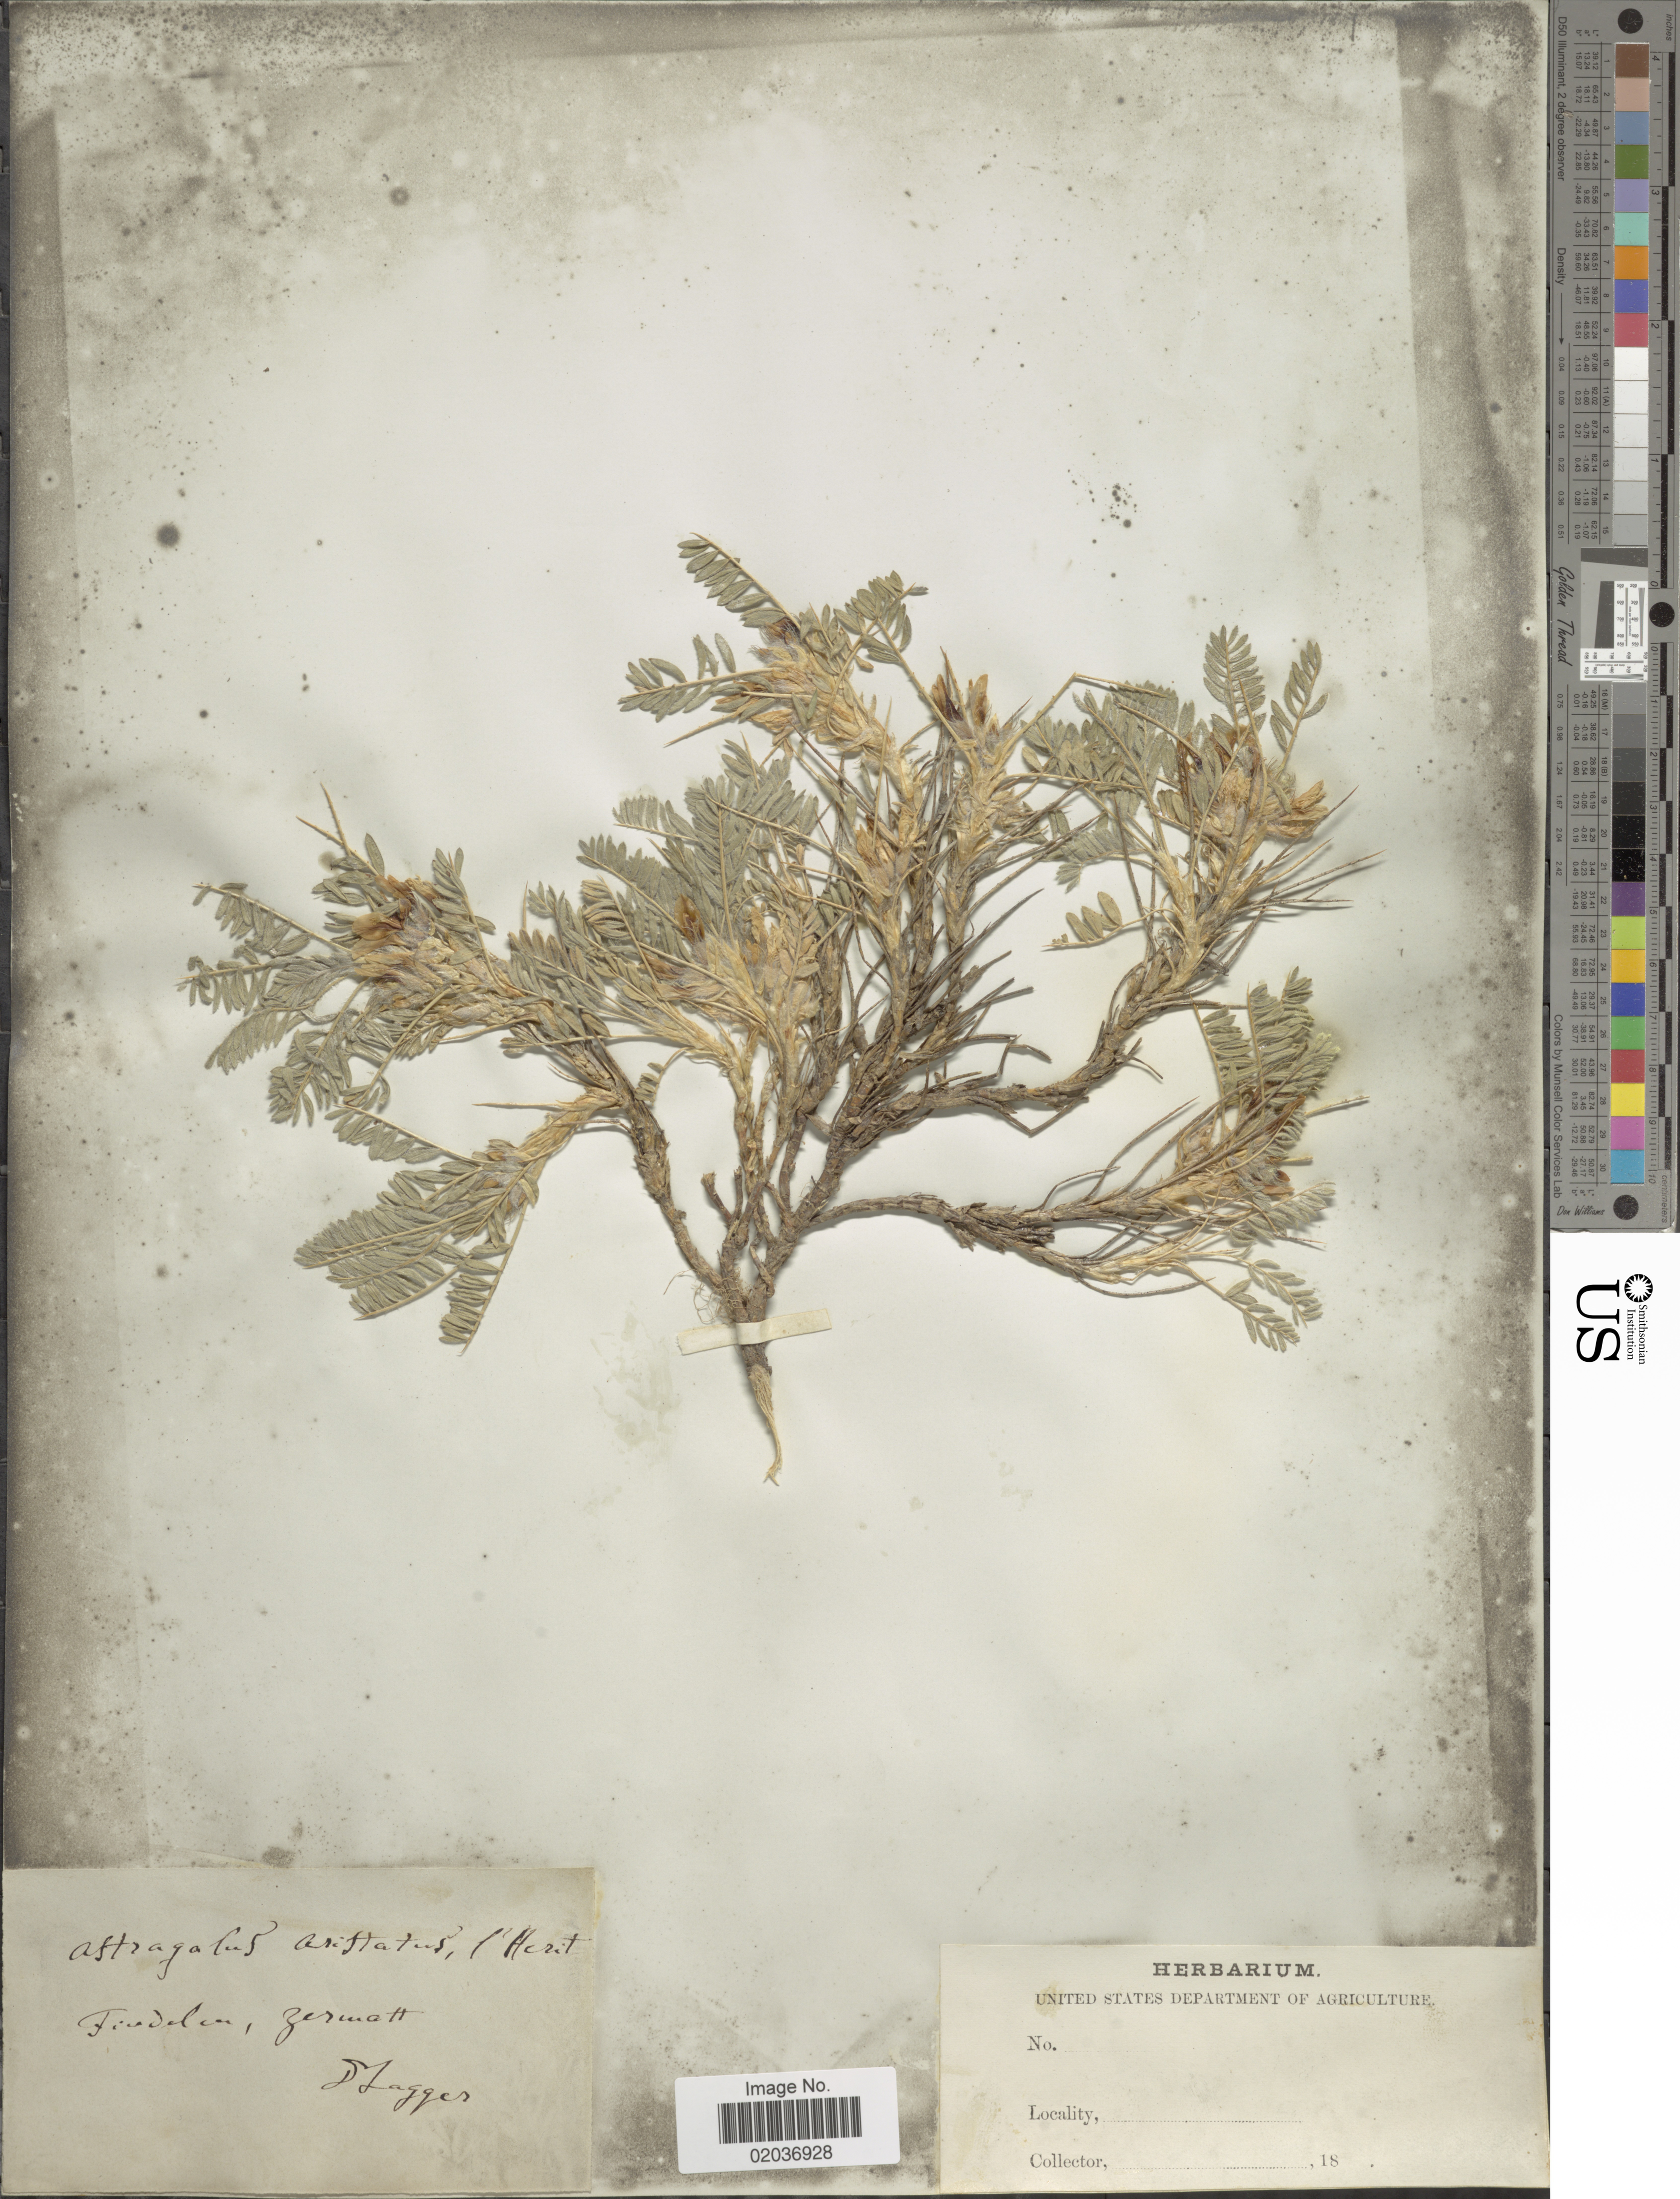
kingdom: Plantae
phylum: Tracheophyta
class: Magnoliopsida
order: Fabales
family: Fabaceae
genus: Astragalus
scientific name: Astragalus aristatus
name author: L'Hér.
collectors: F. J. Lagger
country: Switzerland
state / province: Valais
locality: Fiudelin, Zermatt